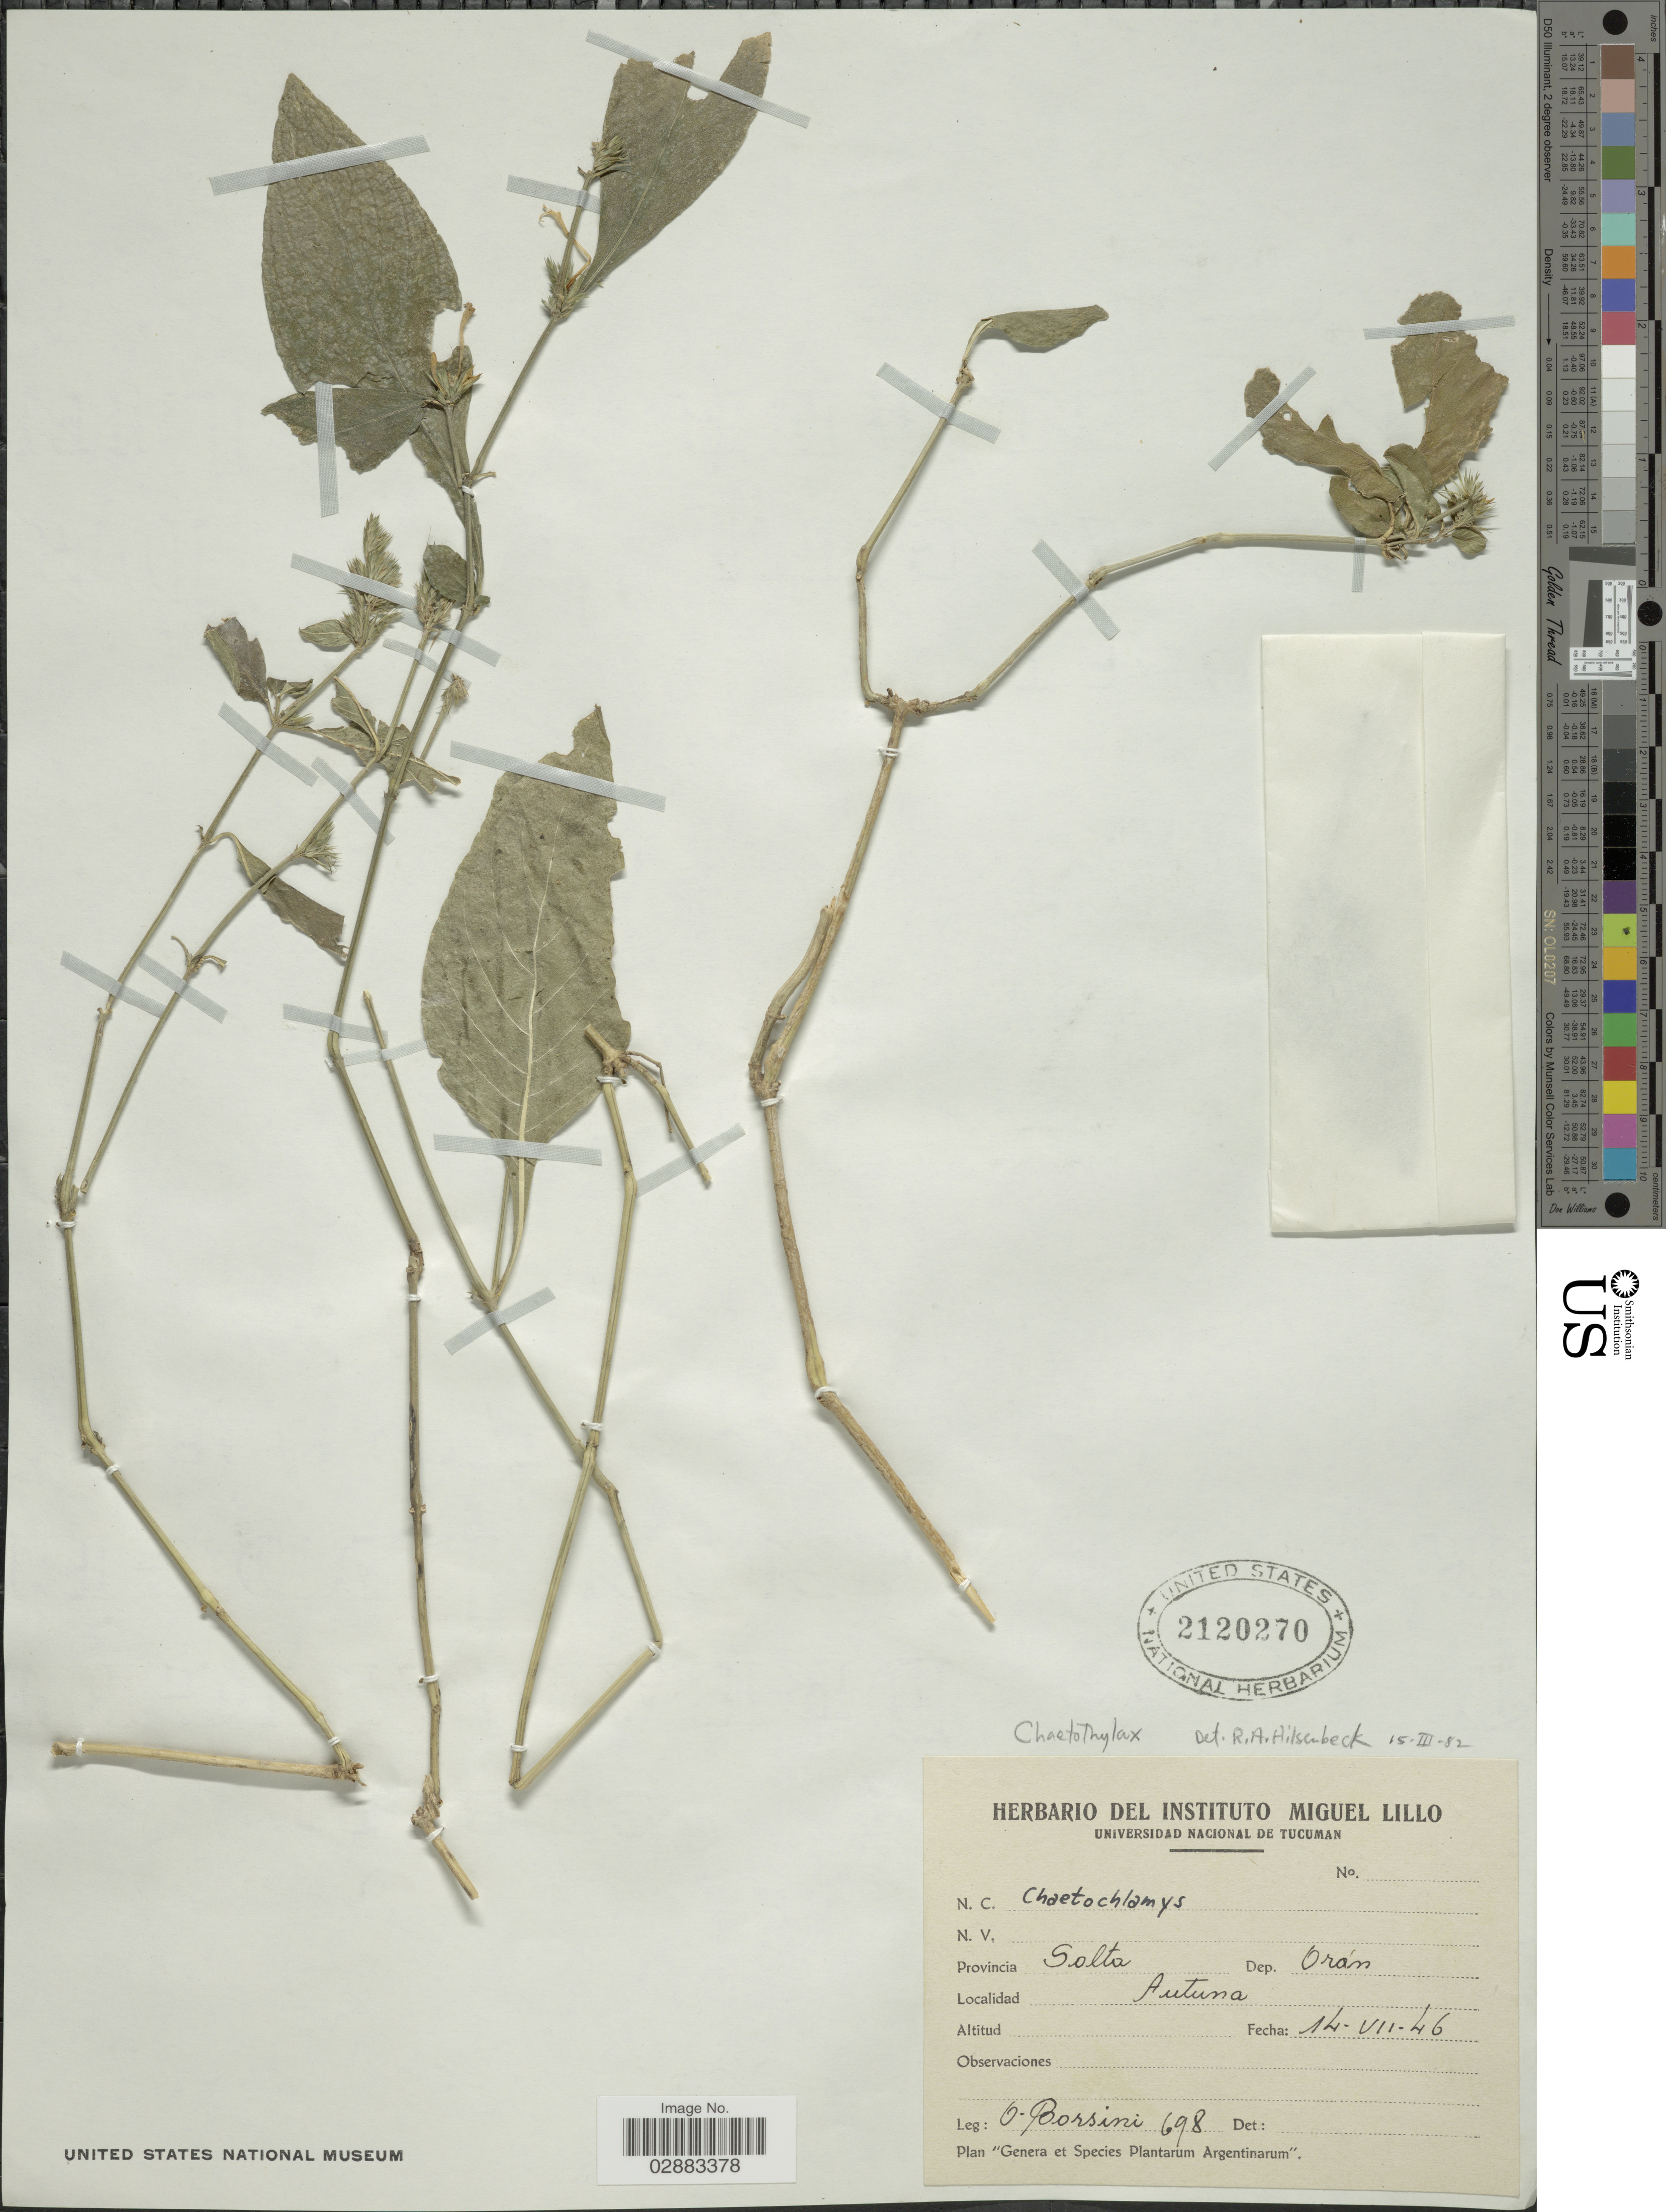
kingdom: Plantae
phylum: Tracheophyta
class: Magnoliopsida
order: Lamiales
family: Acanthaceae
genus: Justicia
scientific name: Justicia goudotii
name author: V.A.W. Graham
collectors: O. H. Borsini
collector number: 698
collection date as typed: Transcribed d/m/y: 14/7/46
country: Argentina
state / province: Salta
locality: Dep. Orán. Autuna.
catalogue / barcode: US 2120270